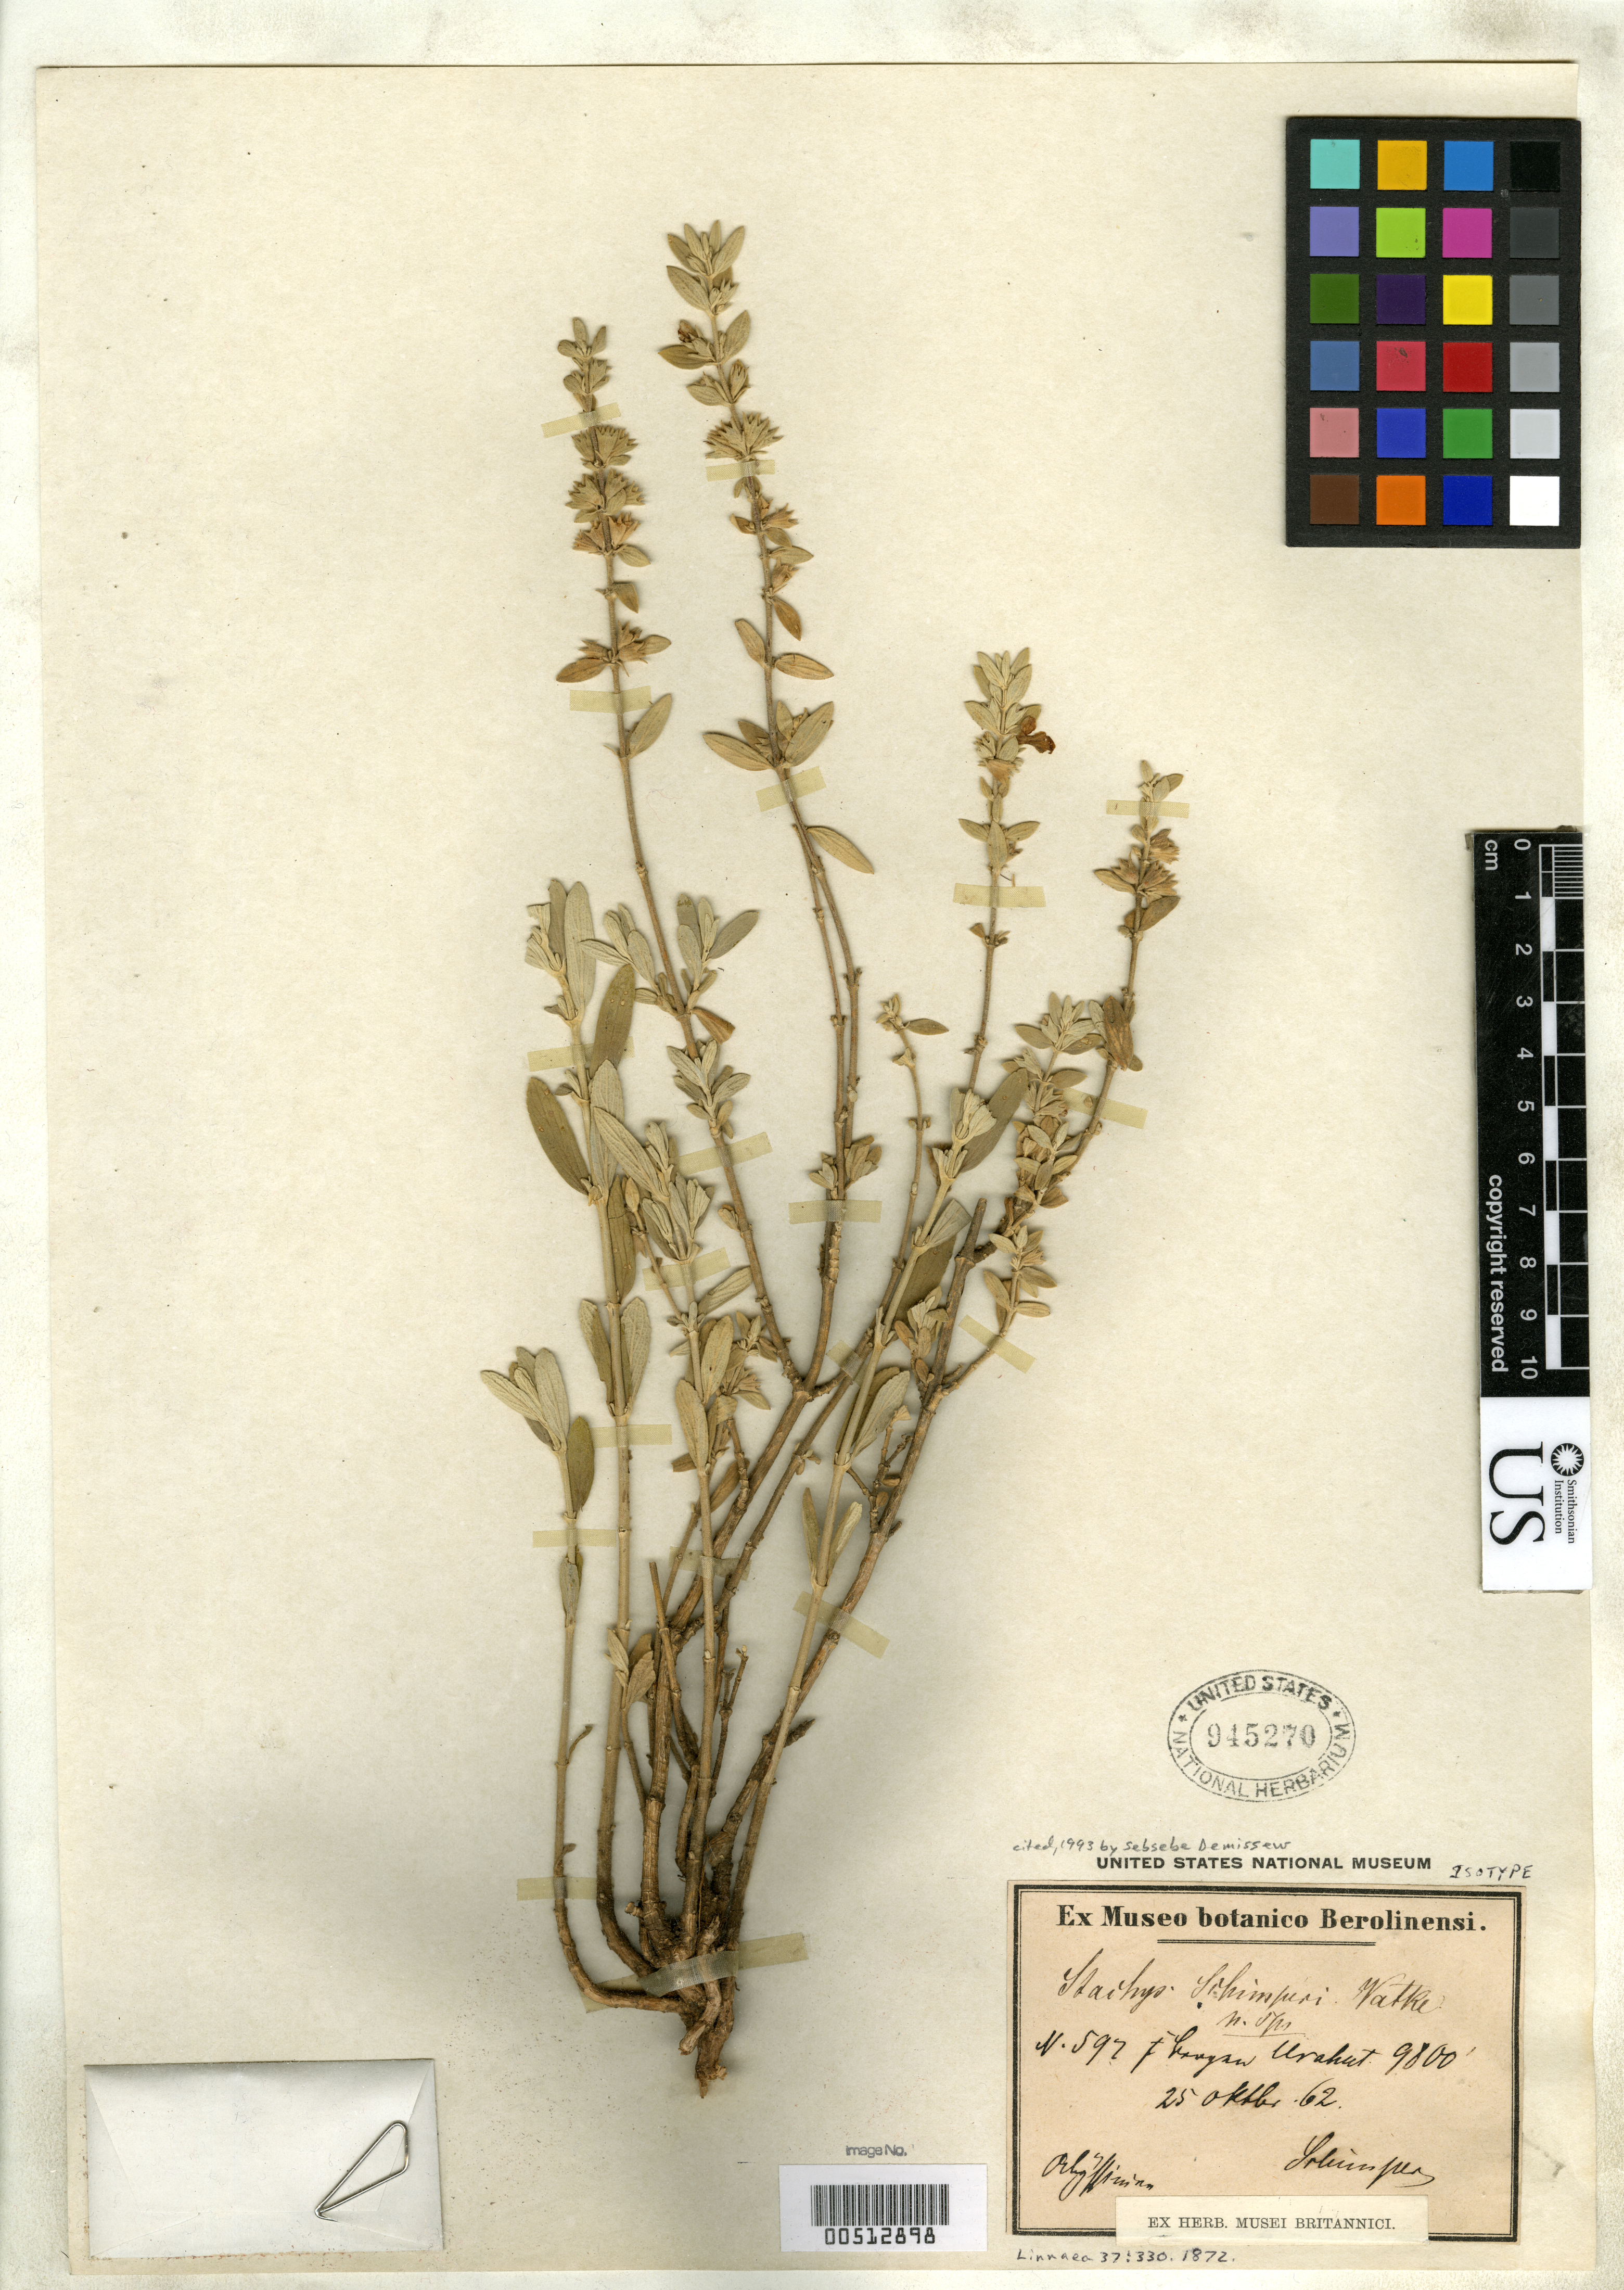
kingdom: Plantae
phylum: Tracheophyta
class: Magnoliopsida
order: Lamiales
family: Lamiaceae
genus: Stachys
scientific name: Stachys schimperi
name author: Vatke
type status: Isotype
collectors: W. P. Schimper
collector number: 597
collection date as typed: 25 Oct 1862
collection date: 1862-10-25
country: Ethiopia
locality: (Thangan) Urahut.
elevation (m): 2743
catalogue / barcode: US 945270